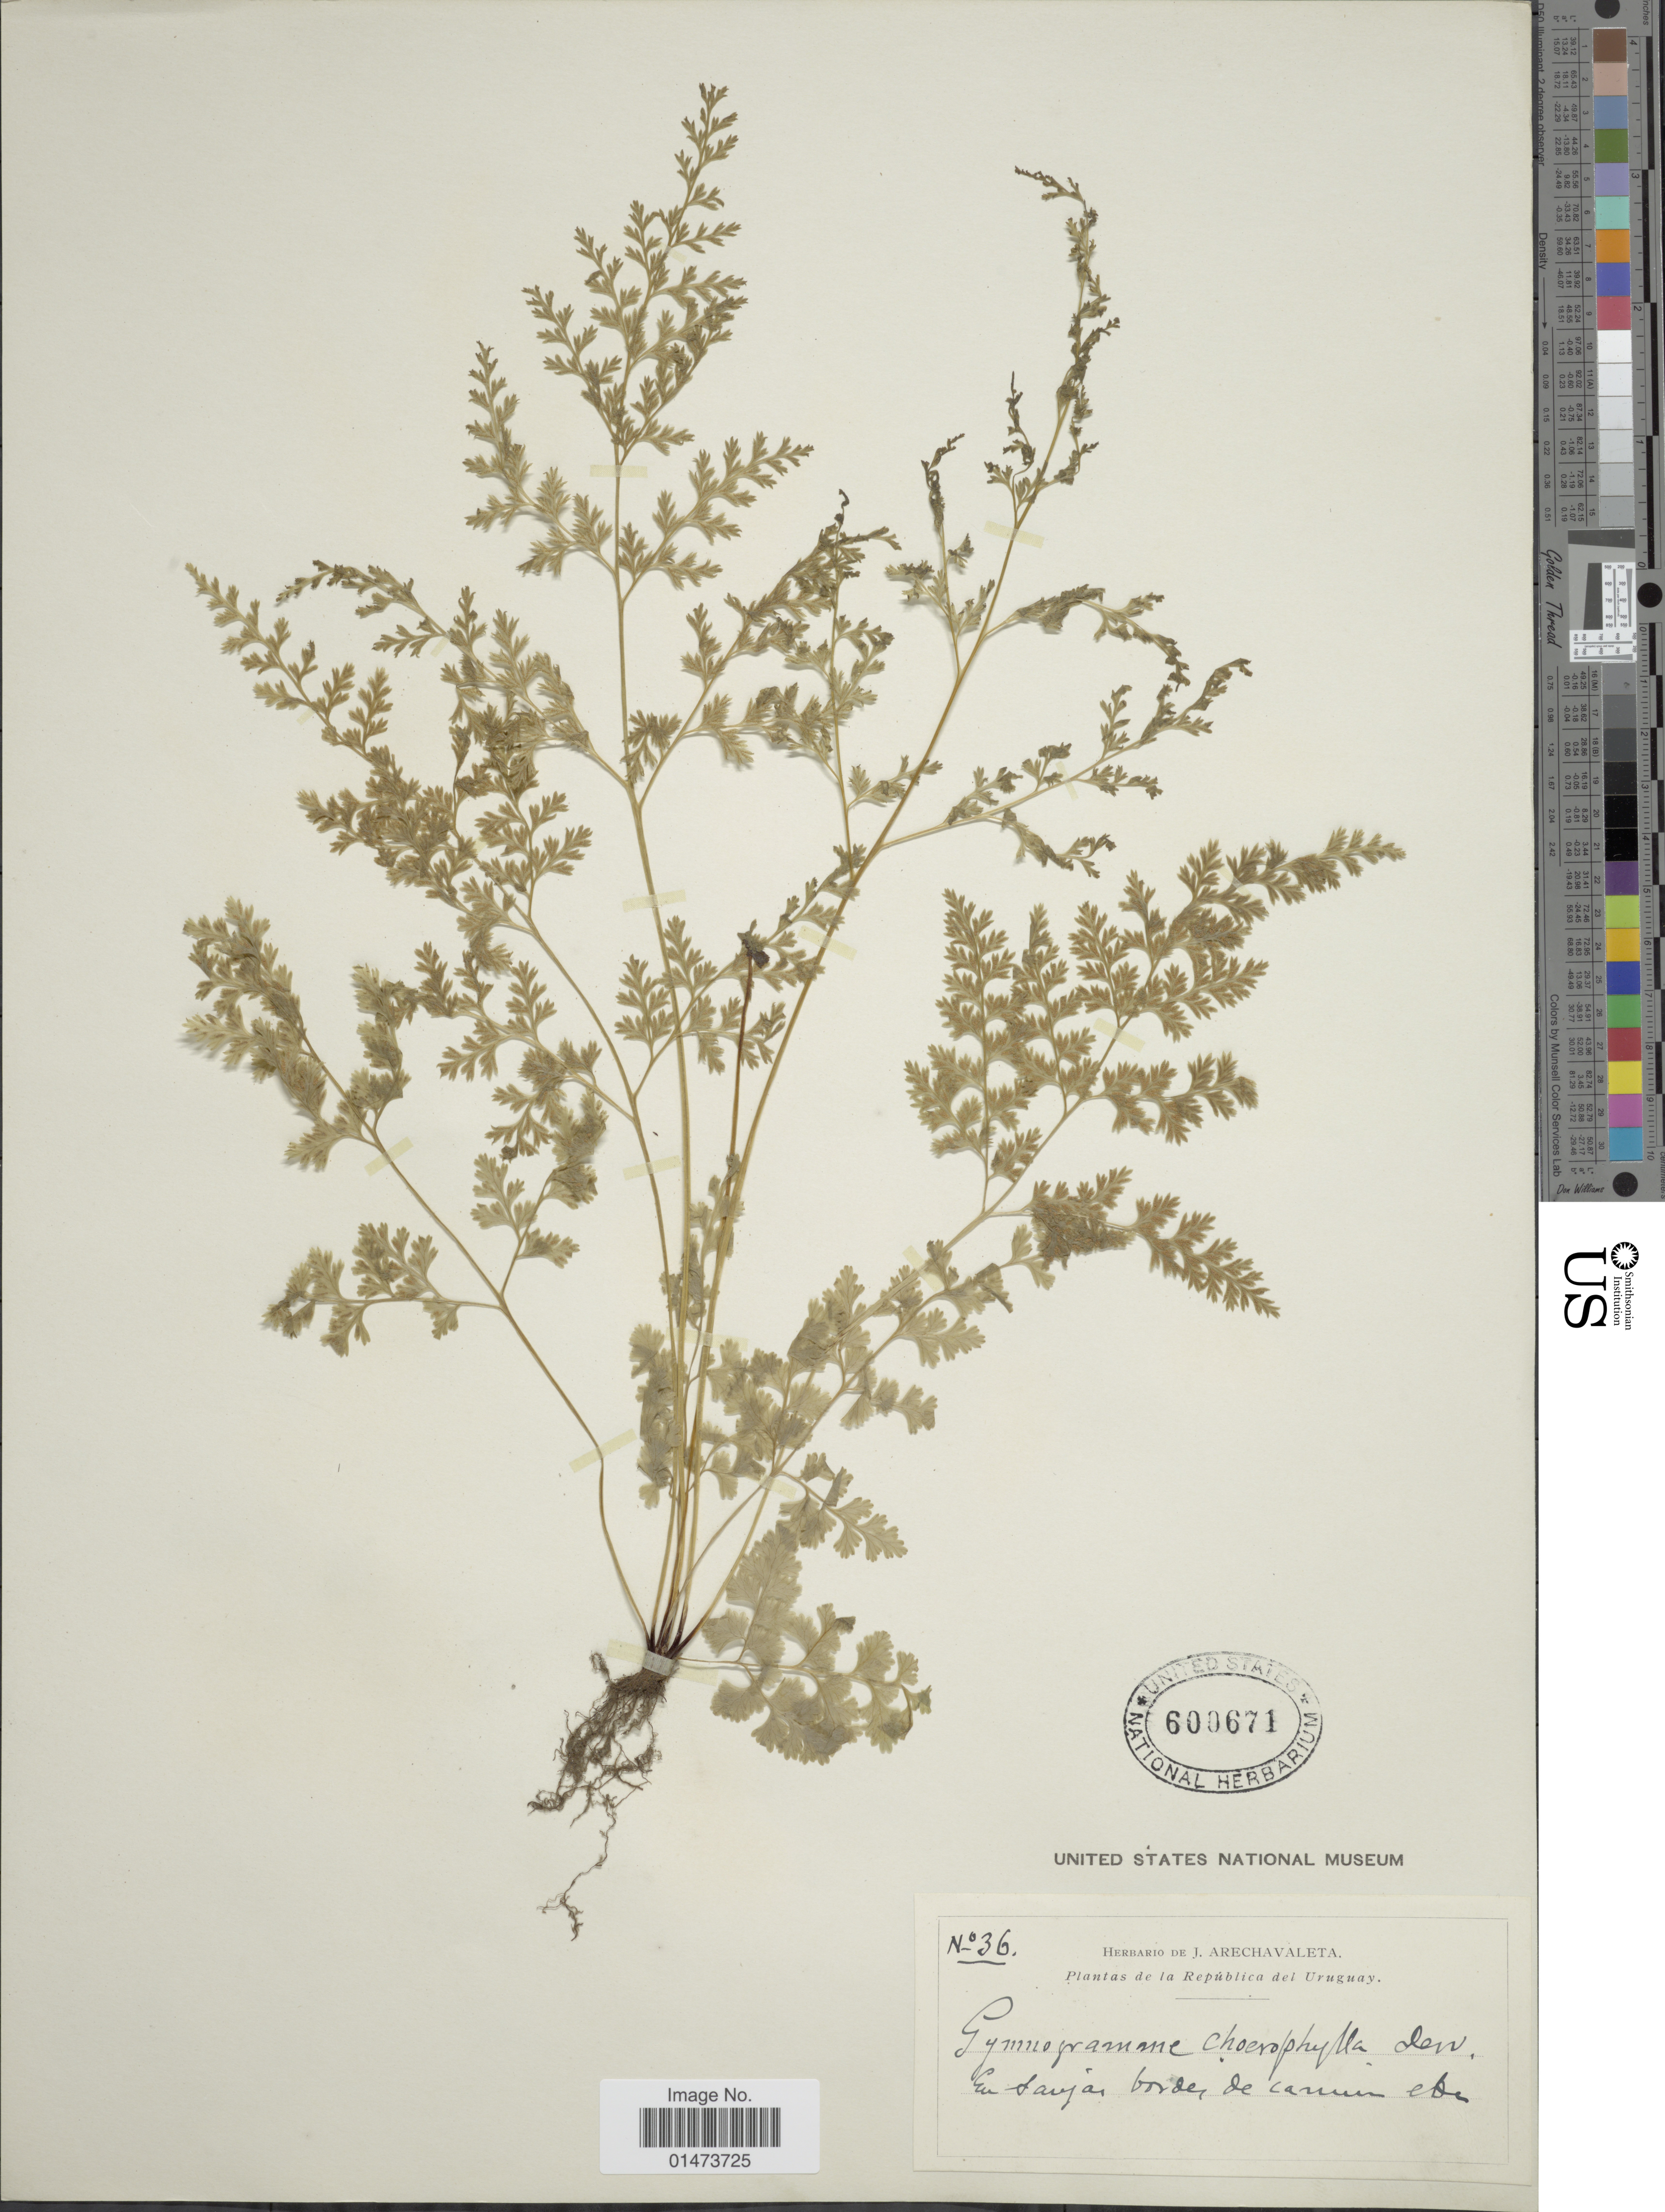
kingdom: Plantae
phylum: Tracheophyta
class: Polypodiopsida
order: Polypodiales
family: Pteridaceae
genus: Anogramma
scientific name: Anogramma chaerophylla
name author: (Desv.) Link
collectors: ex herb. de J. Arechavaleta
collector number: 36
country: Uruguay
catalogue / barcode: US 600671